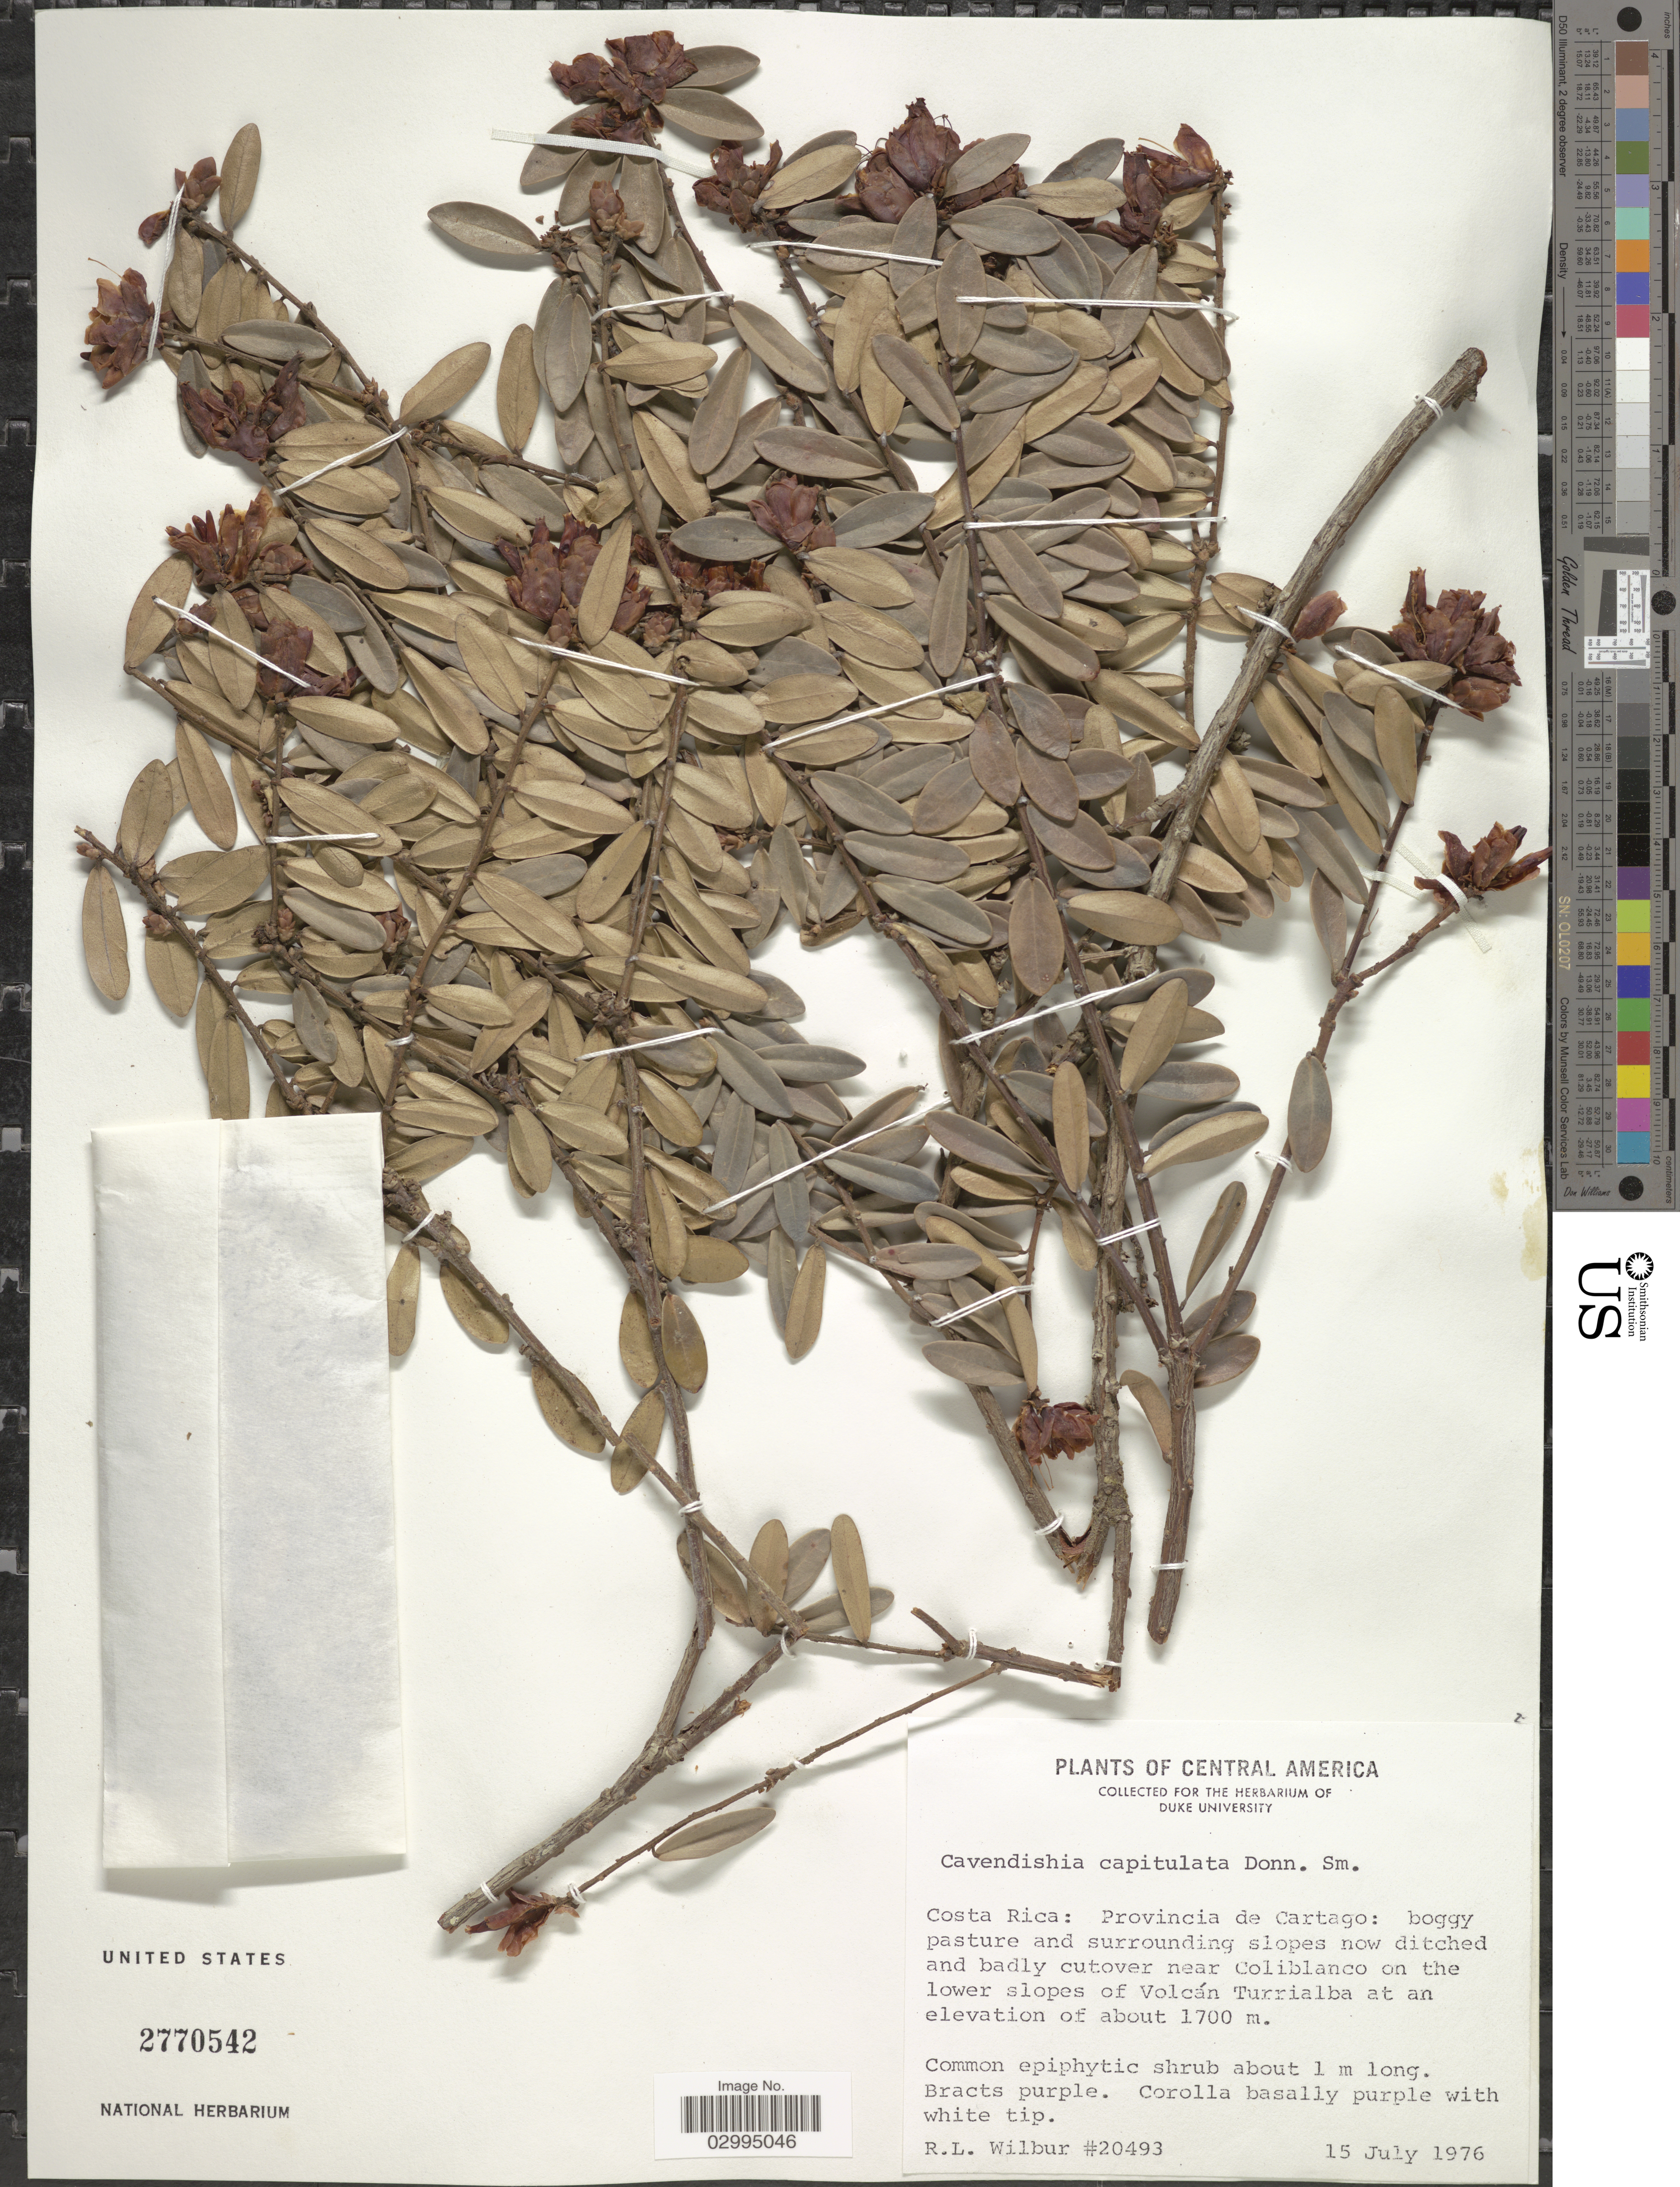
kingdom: Plantae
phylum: Tracheophyta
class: Magnoliopsida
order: Ericales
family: Ericaceae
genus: Cavendishia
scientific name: Cavendishia capitulata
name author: Donn. Sm.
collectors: R. L. Wilbur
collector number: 20493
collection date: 1976-07-15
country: Costa Rica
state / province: Cartago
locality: Provincia de Cartago: boggy pasture and surrounding slopes now ditched and badly cutover near Coliblanco on the lower slopes of Volcán Turrialba.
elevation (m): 1700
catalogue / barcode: US 2770542